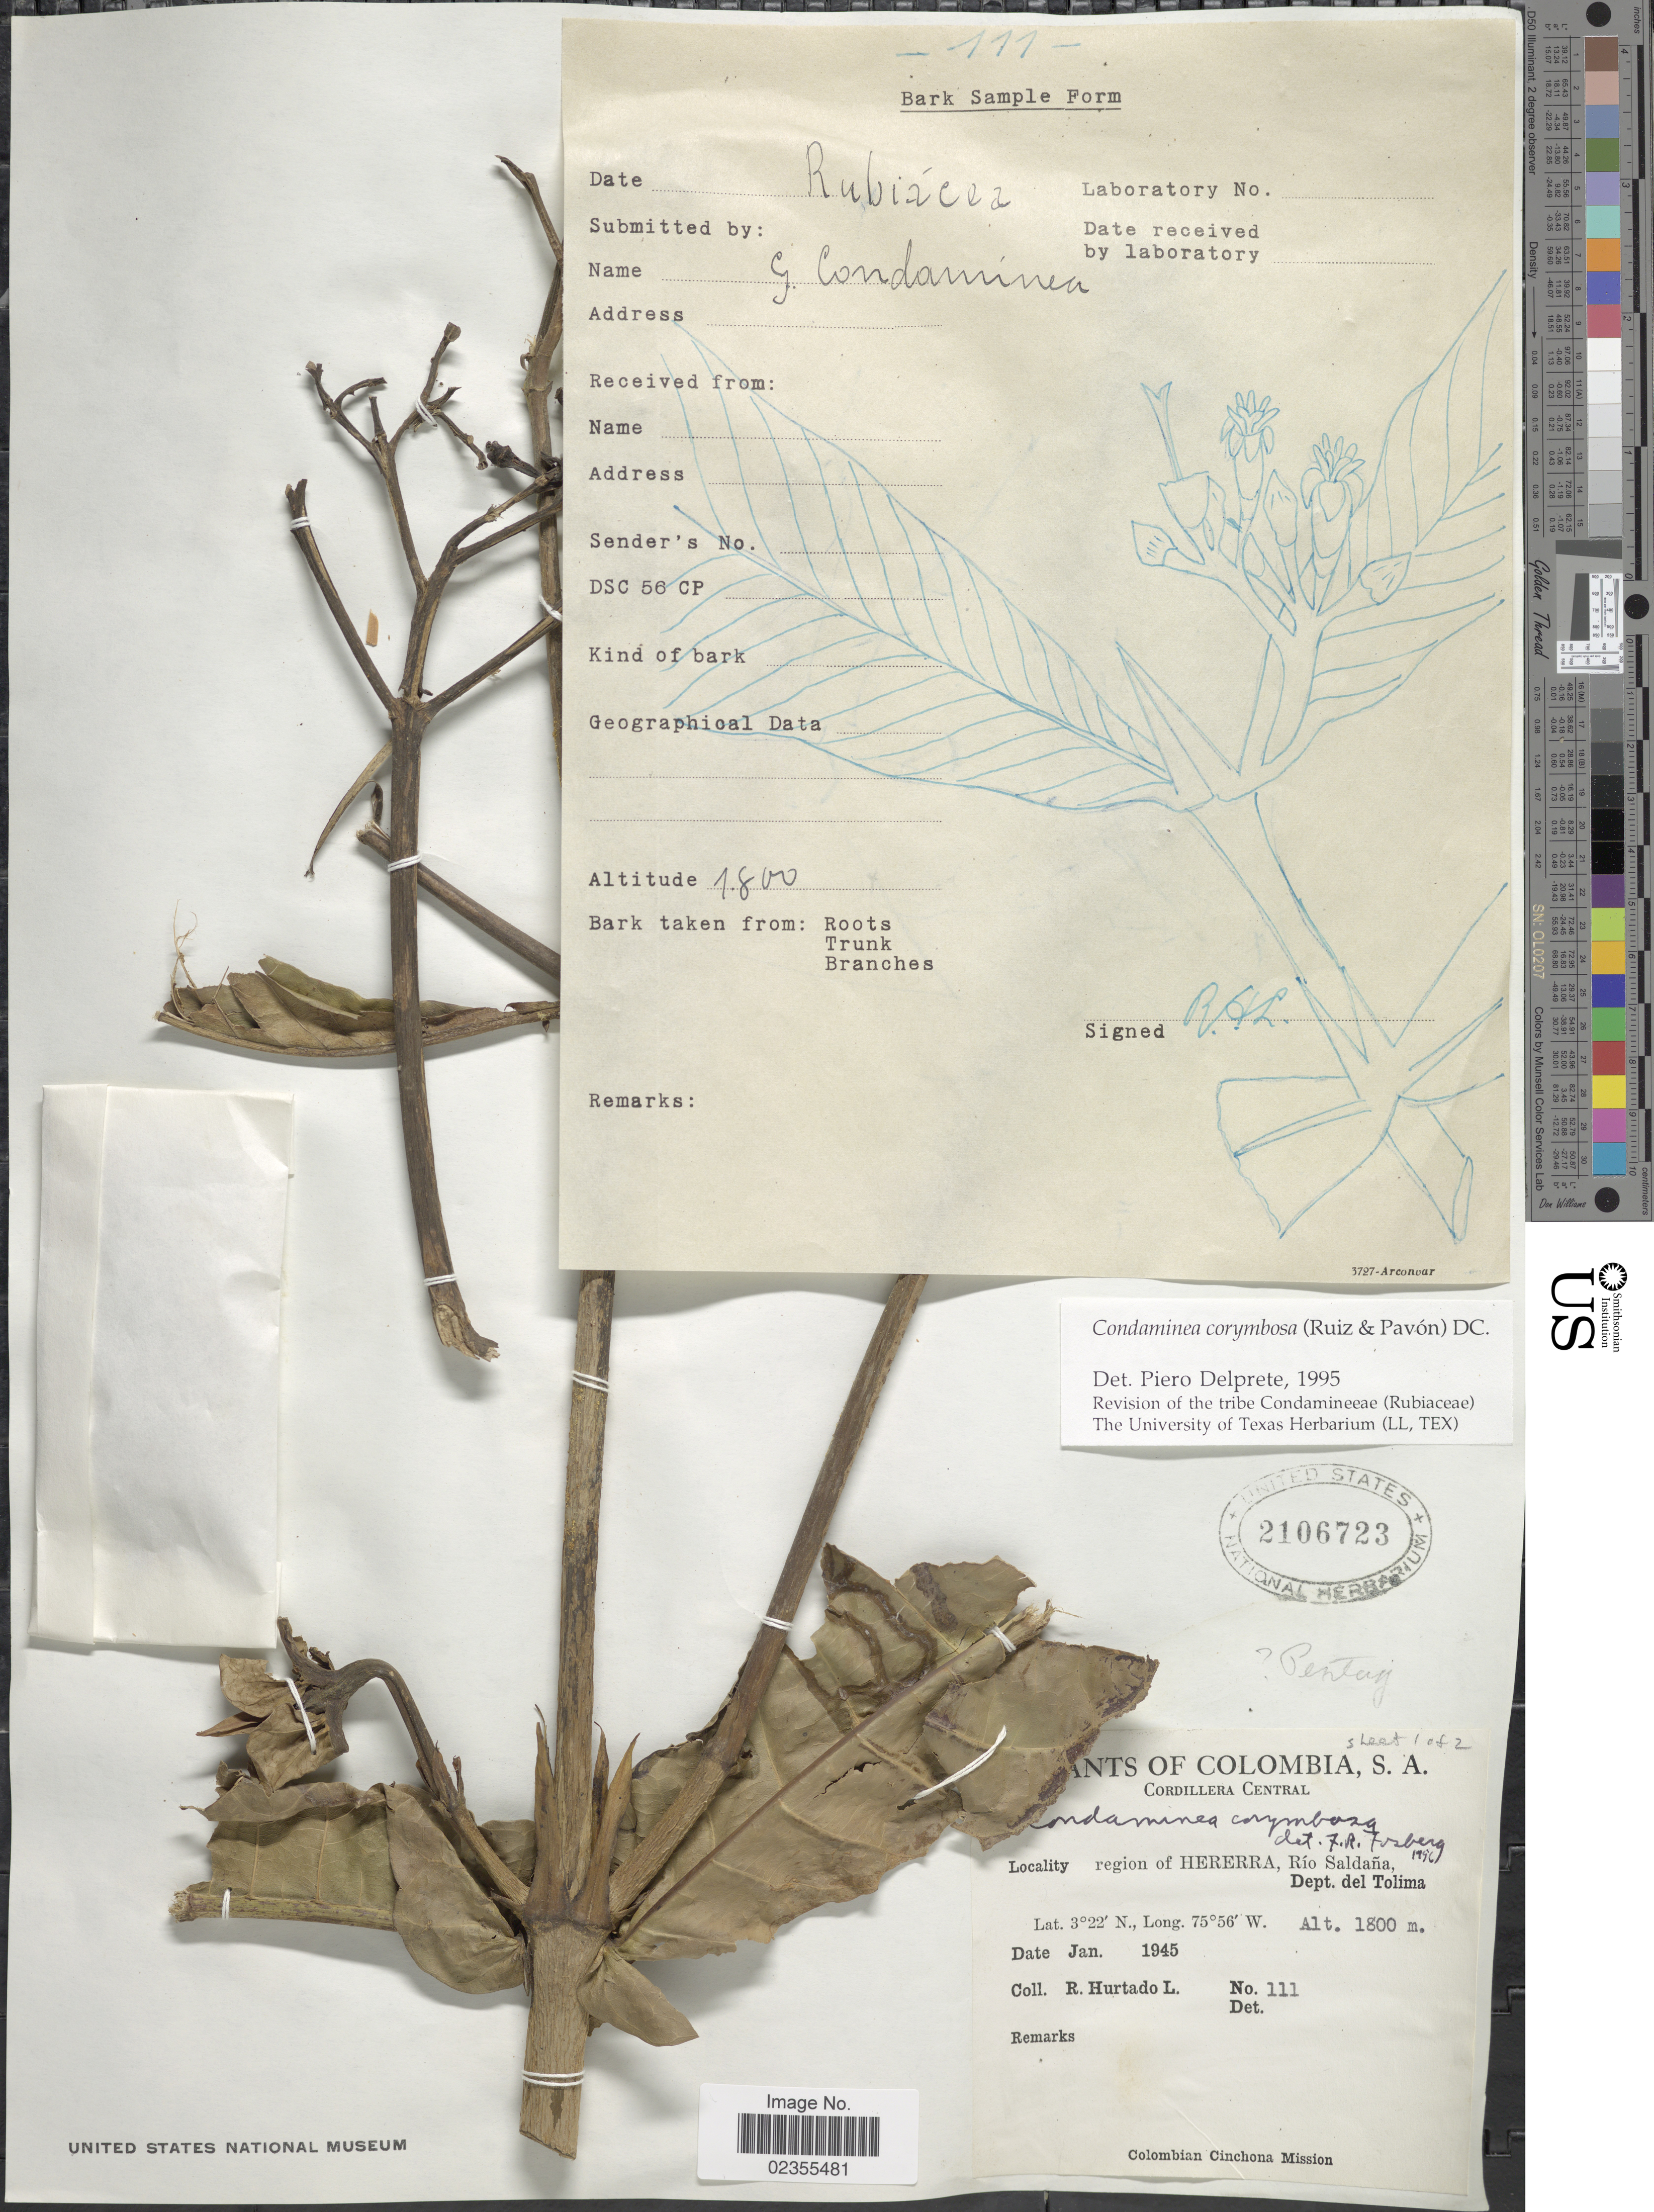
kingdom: Plantae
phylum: Tracheophyta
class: Magnoliopsida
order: Gentianales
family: Rubiaceae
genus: Condaminea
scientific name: Condaminea corymbosa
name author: (Ruiz & Pav.) DC.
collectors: R. Hurtado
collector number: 111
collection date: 1945-01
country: Colombia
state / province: Tolima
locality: Cordillera Central. Region of Herrera, Rio Saldana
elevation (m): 1800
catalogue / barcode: US 2106723